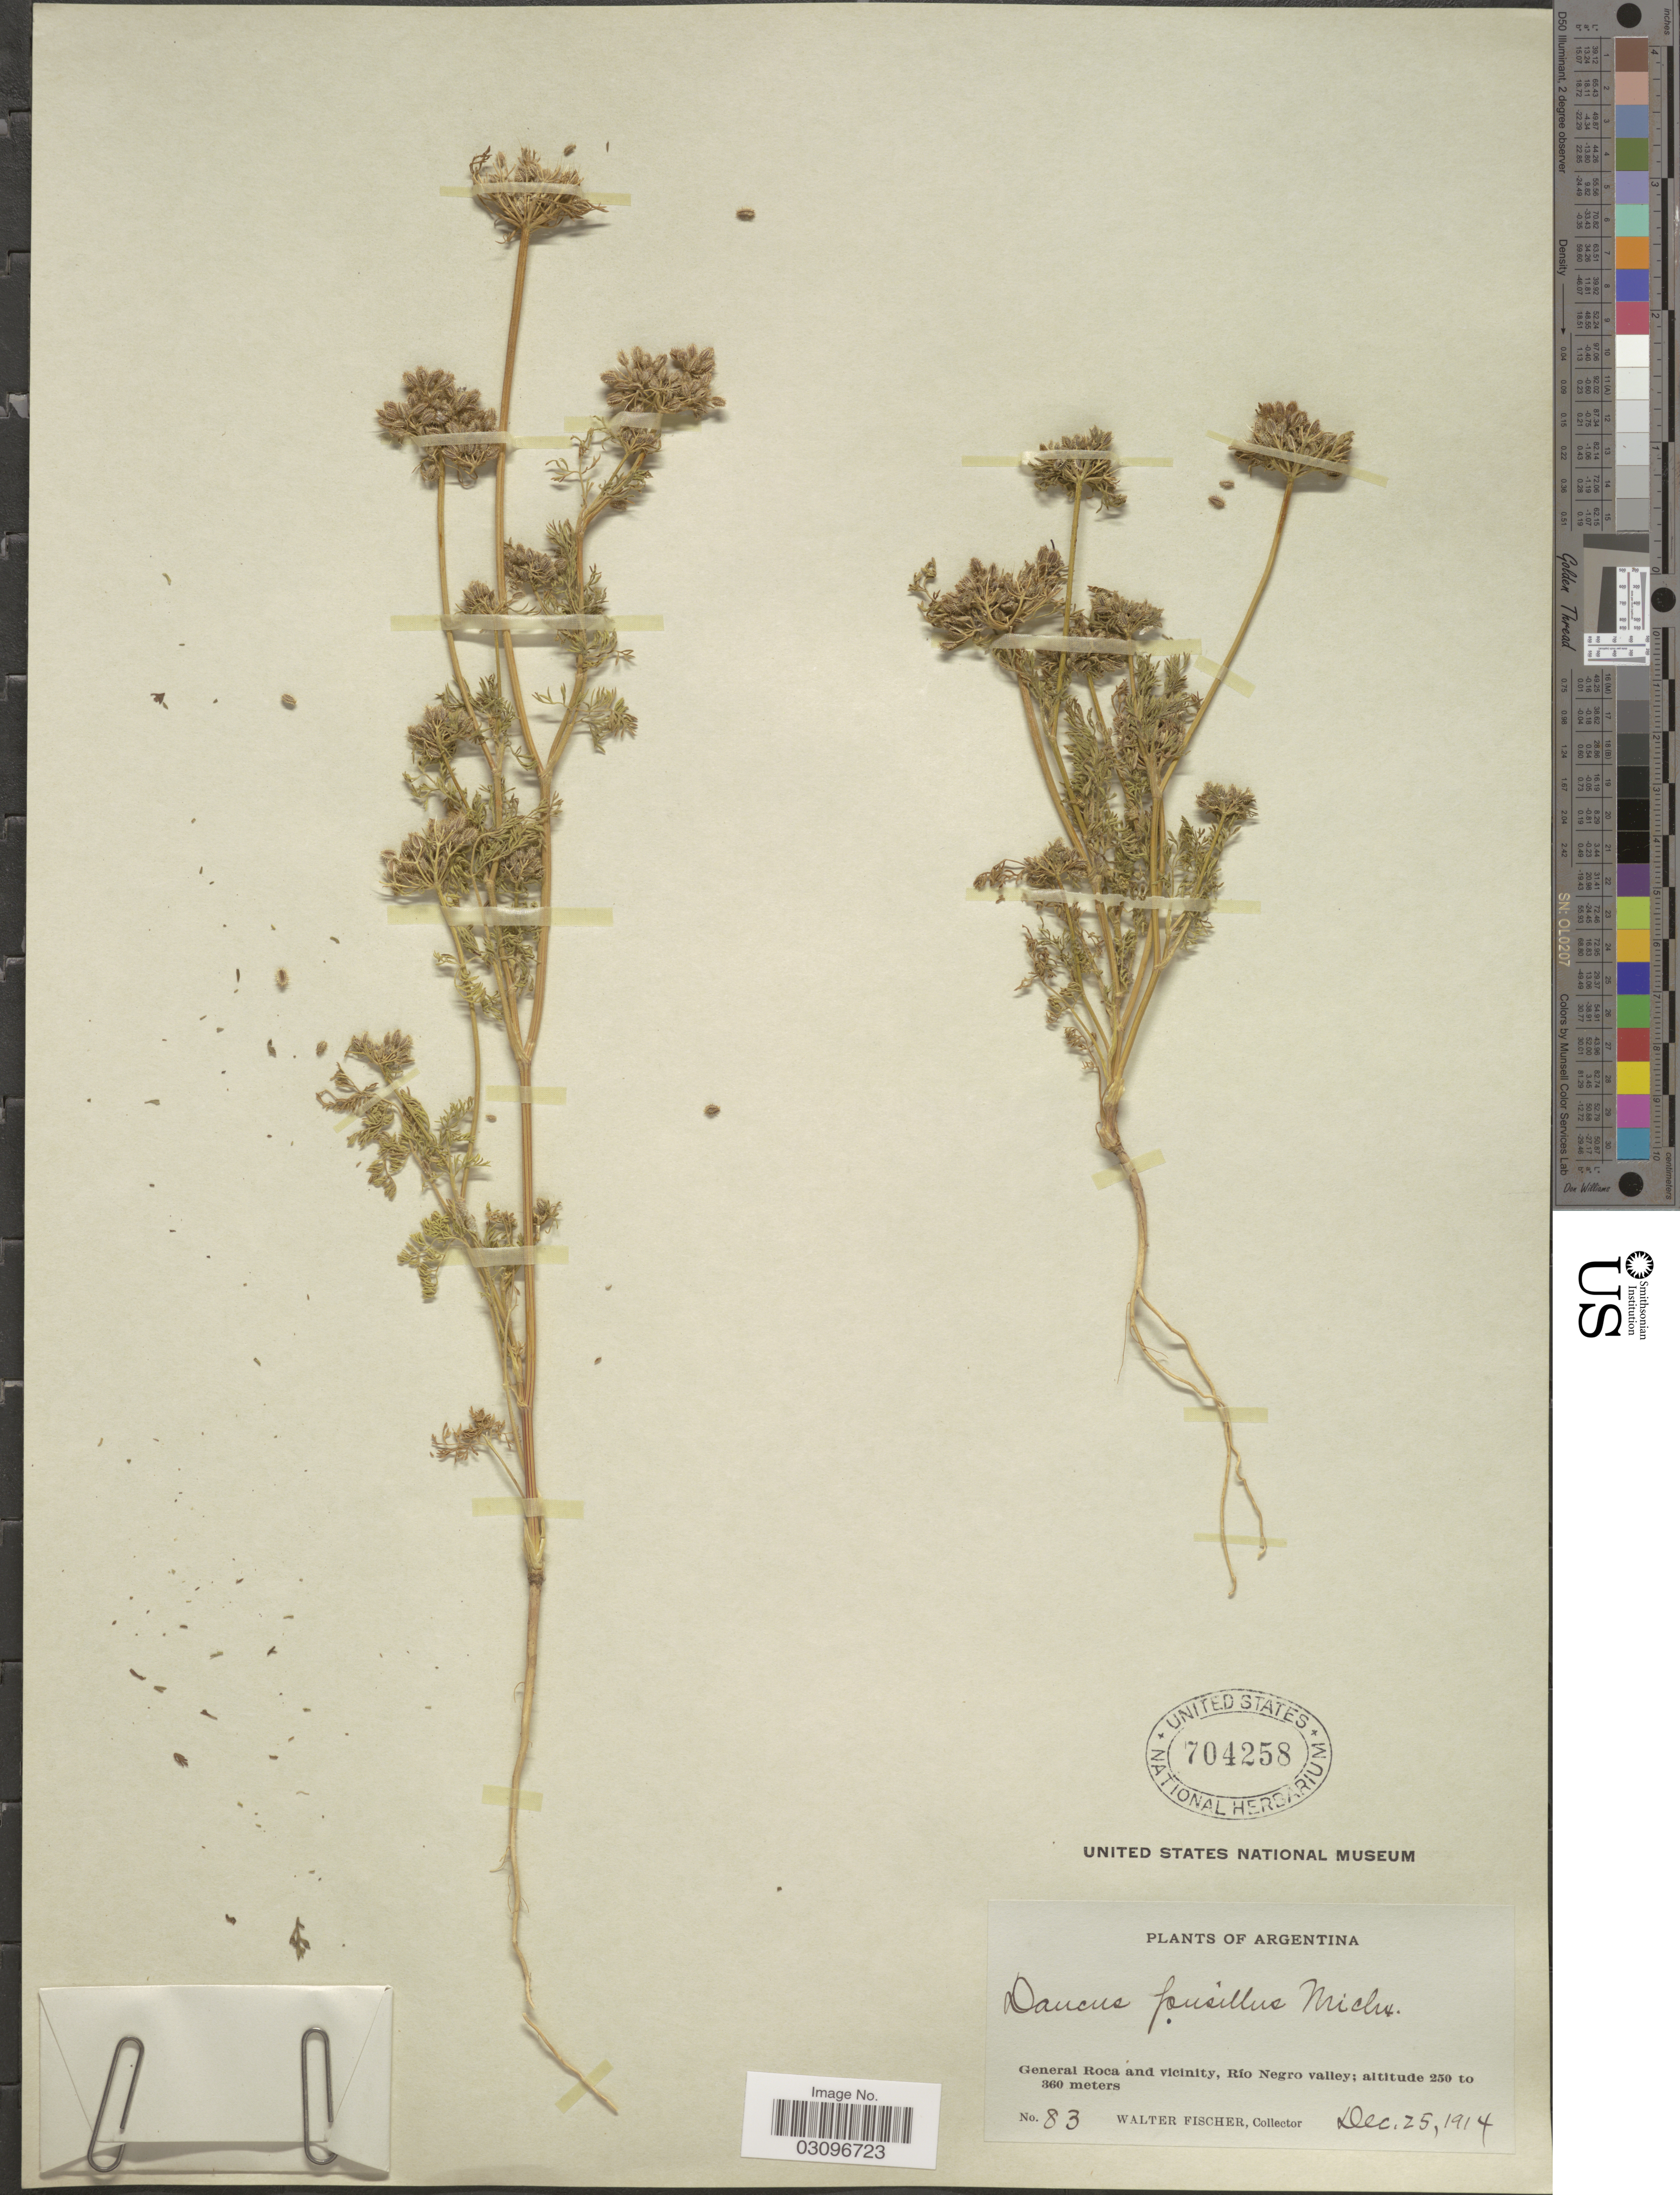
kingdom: Plantae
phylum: Tracheophyta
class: Magnoliopsida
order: Apiales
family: Apiaceae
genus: Daucus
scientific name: Daucus pusillus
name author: Michx.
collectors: W. Fischer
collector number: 83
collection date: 1914-12-25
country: Argentina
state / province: Rio Negro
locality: General Roca and vicinity, Río Negro.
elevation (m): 250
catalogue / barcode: US 704258